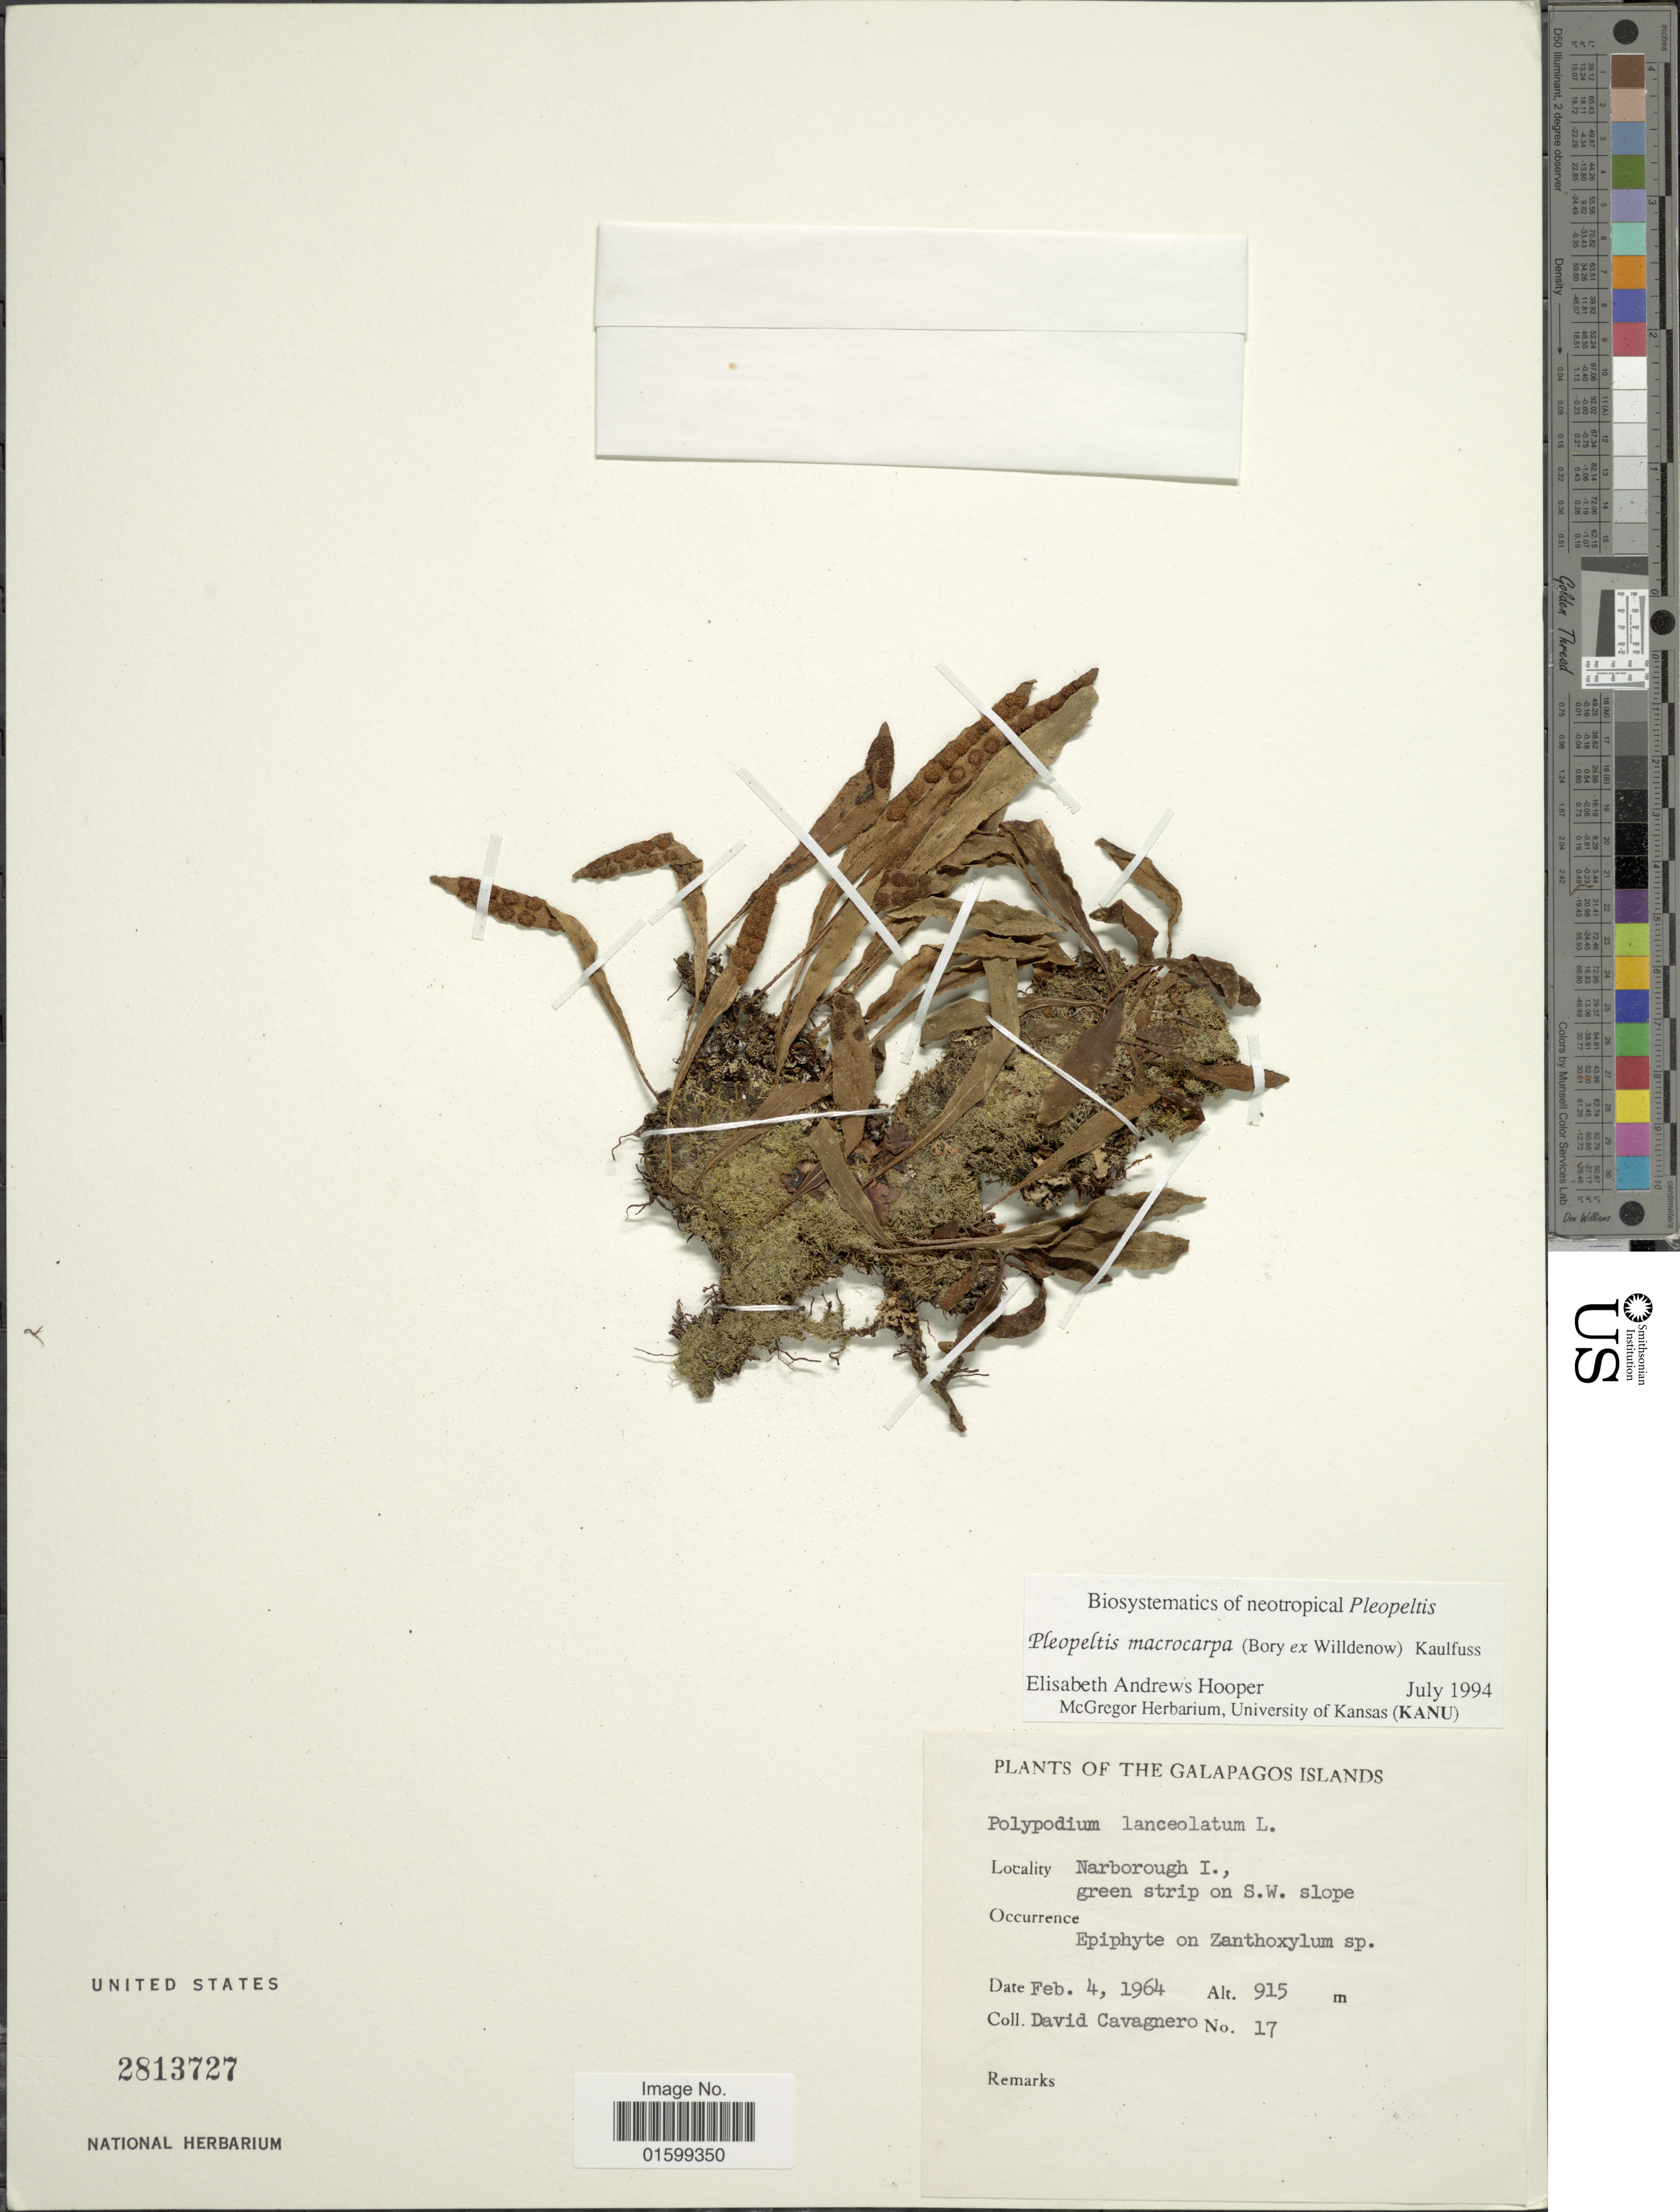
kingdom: Plantae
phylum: Tracheophyta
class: Polypodiopsida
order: Polypodiales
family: Polypodiaceae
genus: Pleopeltis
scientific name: Pleopeltis macrocarpa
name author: (Bory ex Willd.) Kaulf.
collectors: D. Cavagnero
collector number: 17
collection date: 1964-02-04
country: Ecuador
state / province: Colón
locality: Galapagos Islands, Narborough I., green strip on S. W. slope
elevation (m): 915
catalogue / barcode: US 2813727